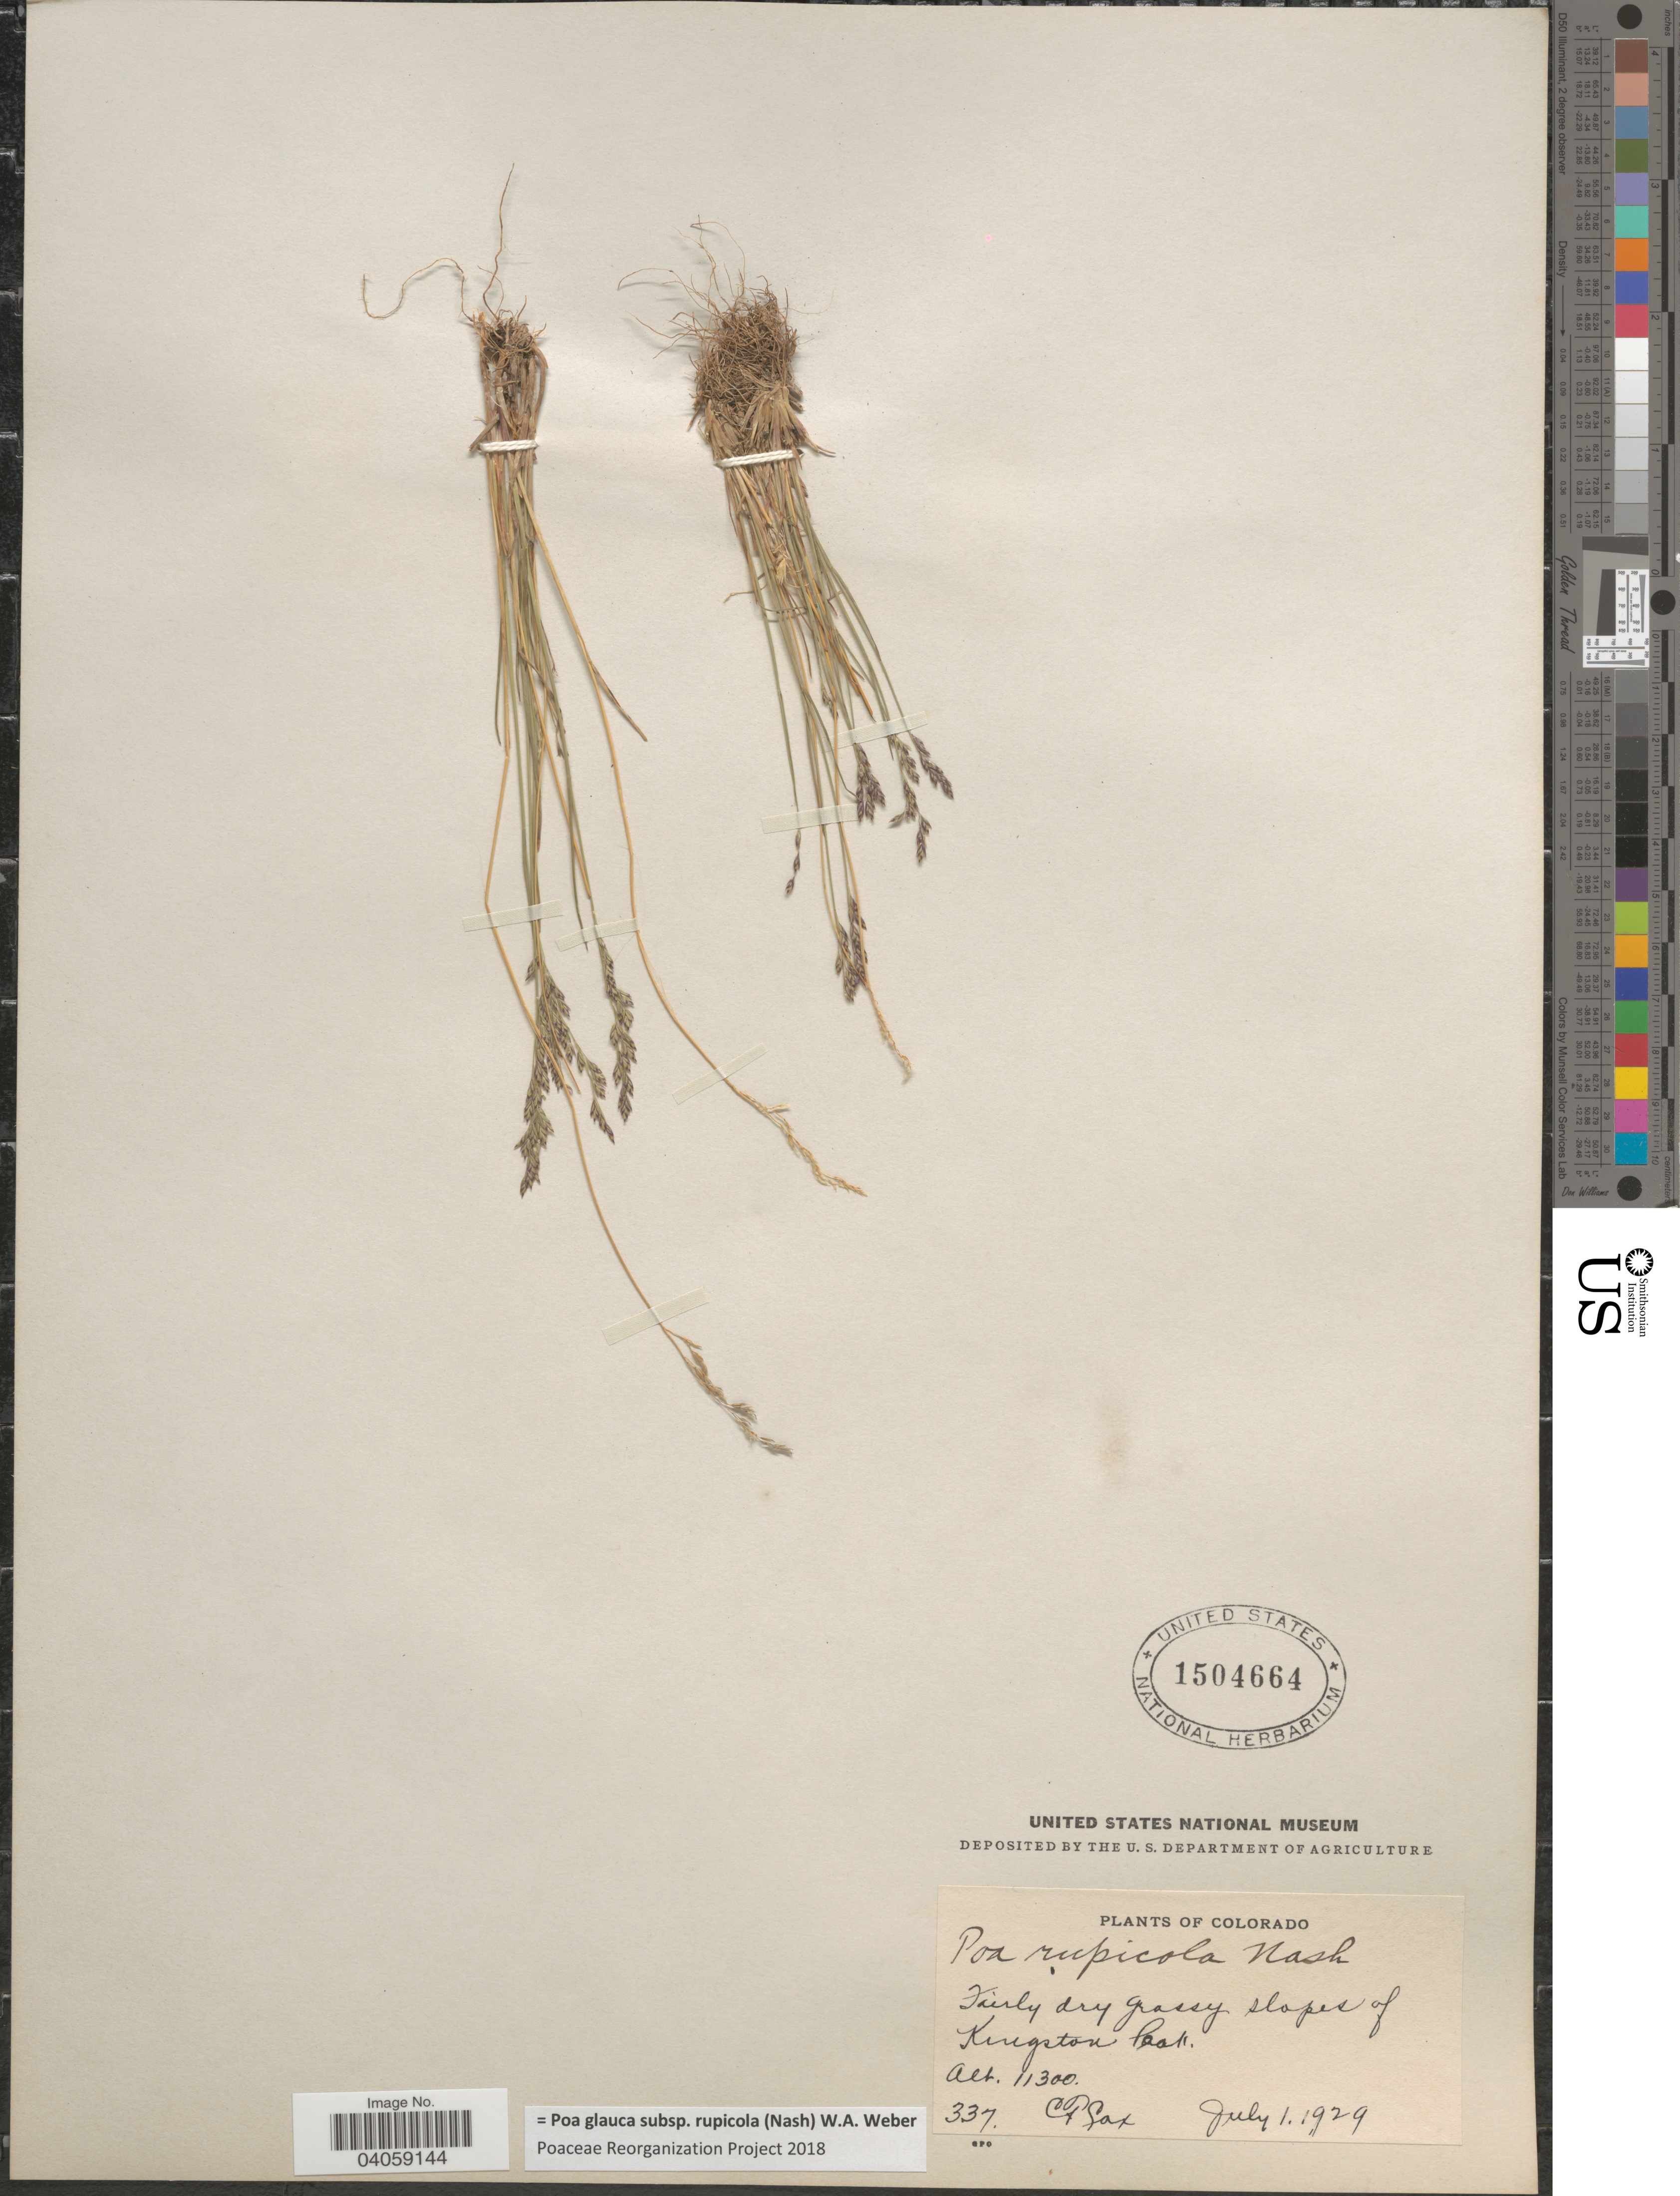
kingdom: Plantae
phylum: Tracheophyta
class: Liliopsida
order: Poales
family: Poaceae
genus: Poa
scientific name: Poa glauca subsp. rupicola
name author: (Nash) W.A. Weber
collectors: C. Cox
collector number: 337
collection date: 1929-07-01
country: United States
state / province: Colorado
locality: Fairly dry grassy slopes of Kingston Peak.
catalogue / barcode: US 1504664